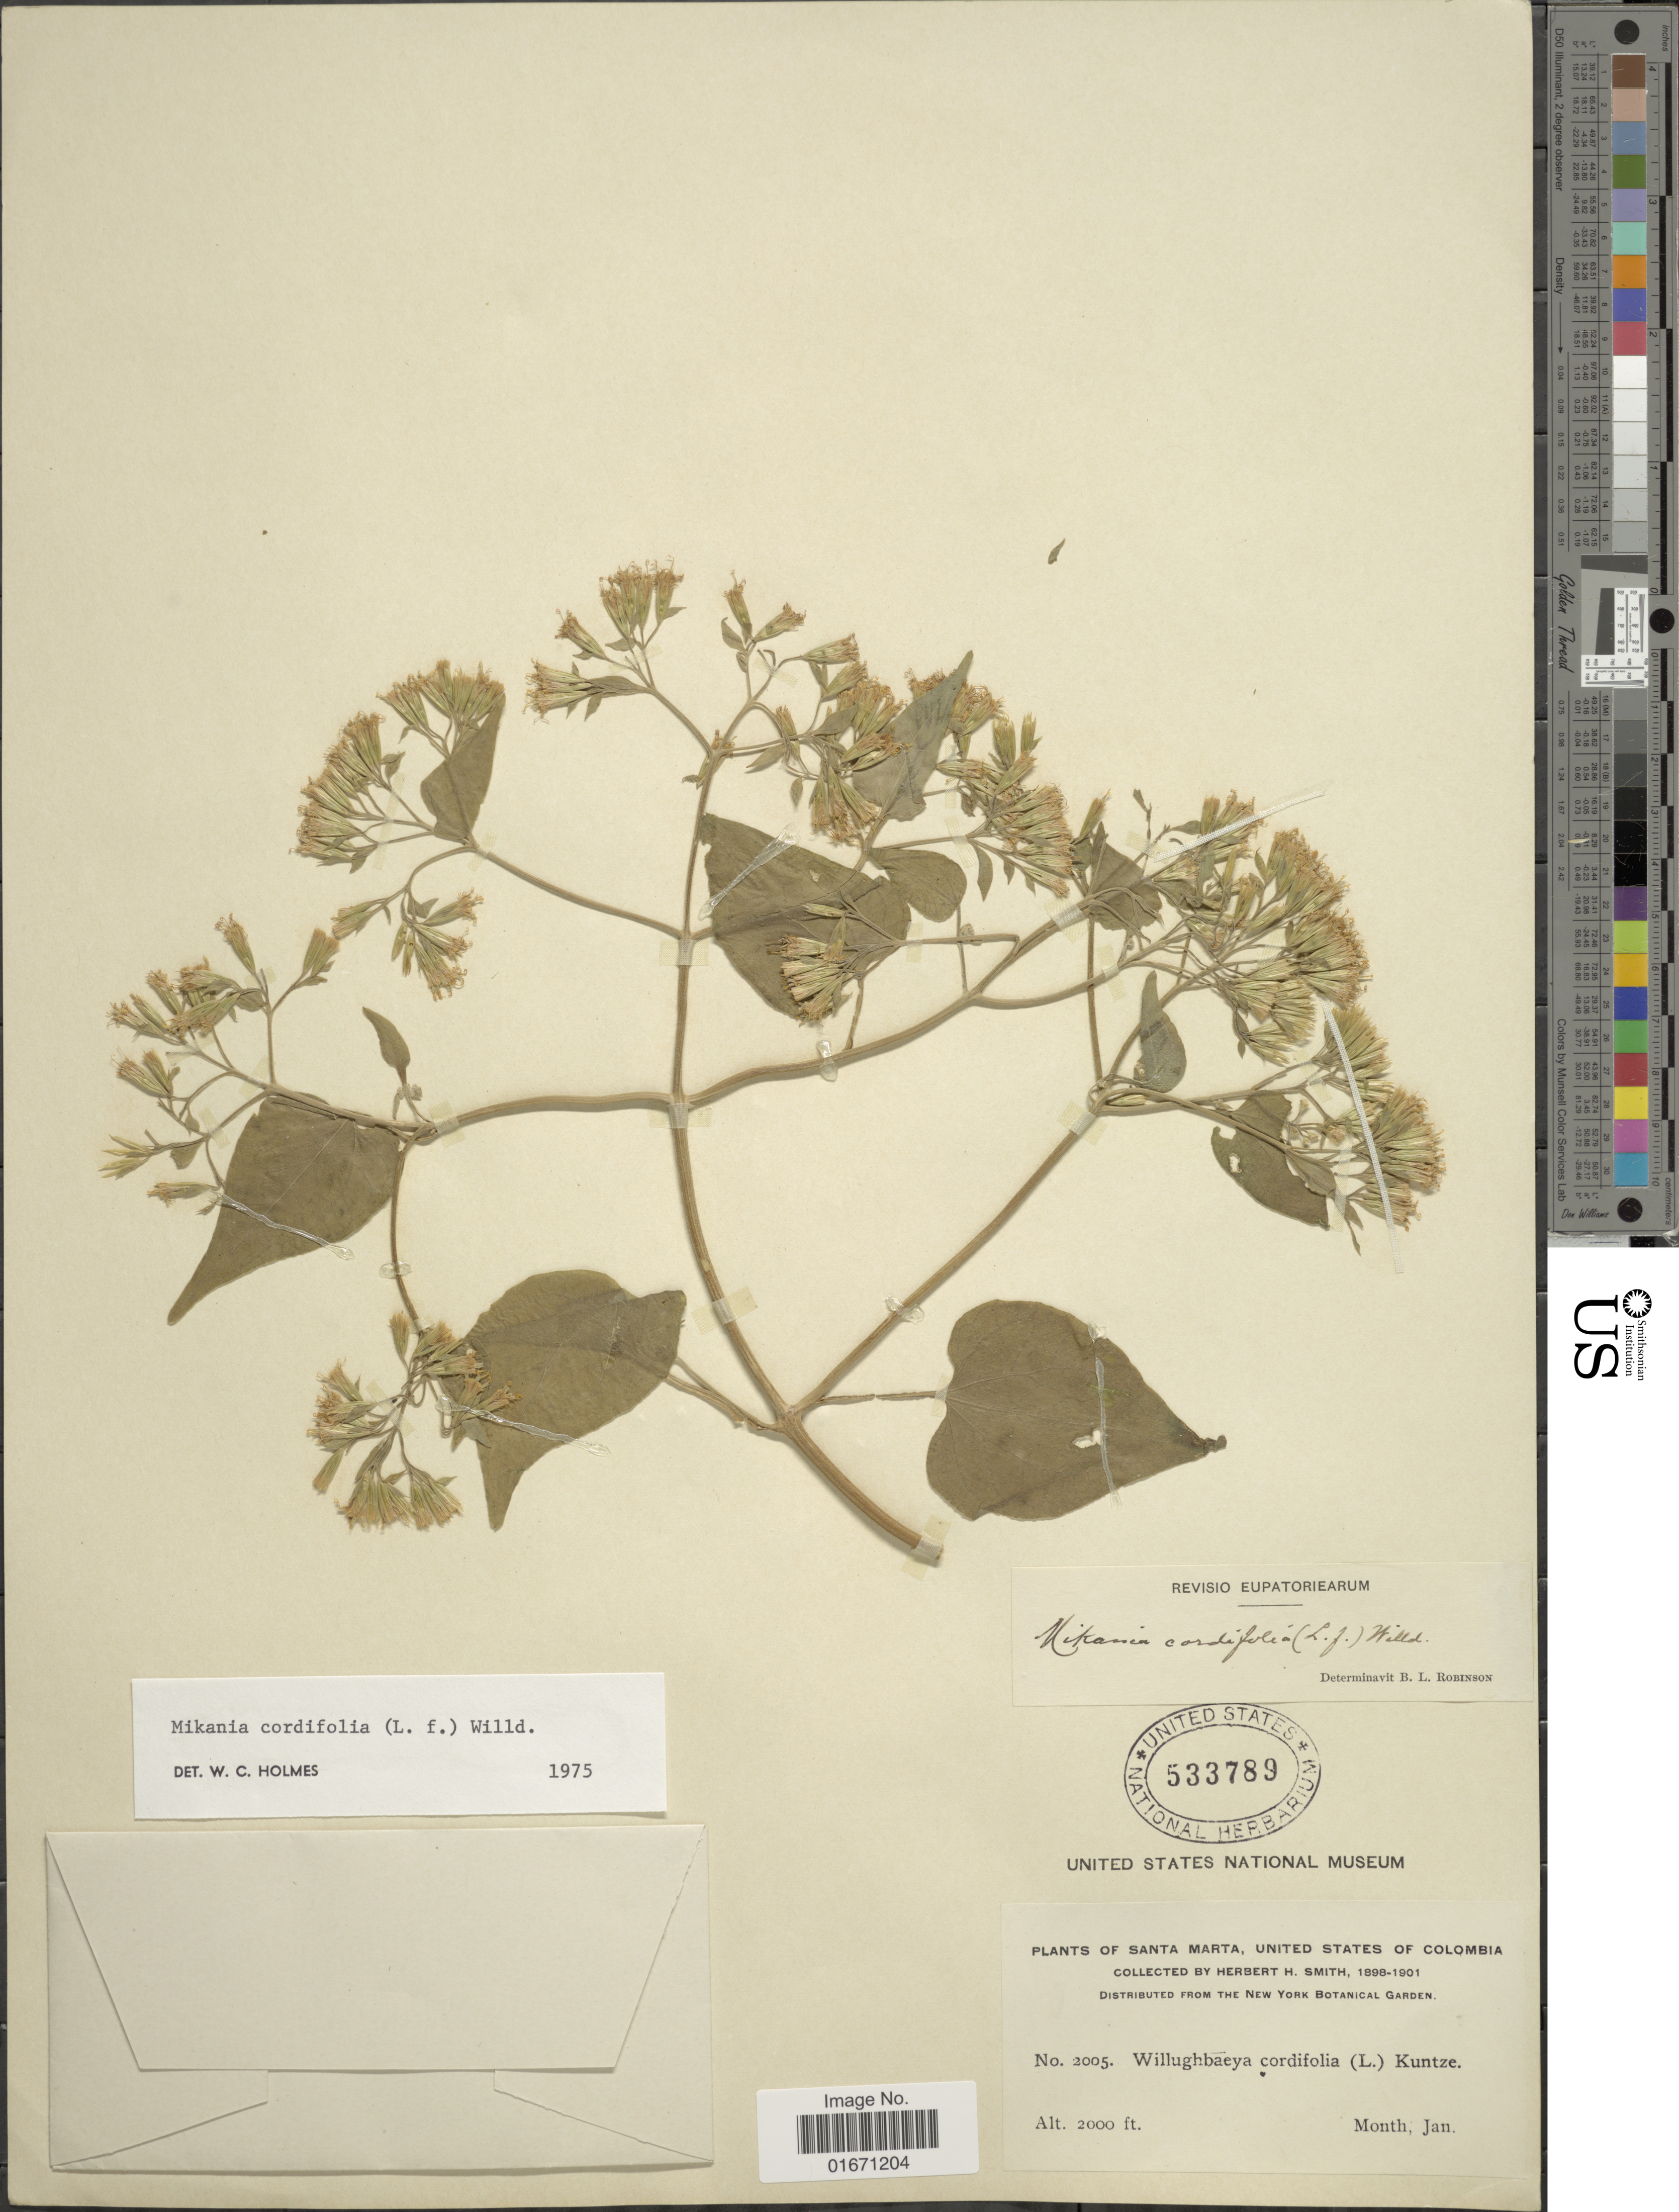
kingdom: Plantae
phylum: Tracheophyta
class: Magnoliopsida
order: Asterales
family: Asteraceae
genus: Mikania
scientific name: Mikania cordifolia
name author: Kunth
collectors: Herbert H. Smith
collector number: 2005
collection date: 1898-01/1901-01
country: Colombia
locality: Santa Marta, United Stated of Colombia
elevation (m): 610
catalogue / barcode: US 533789